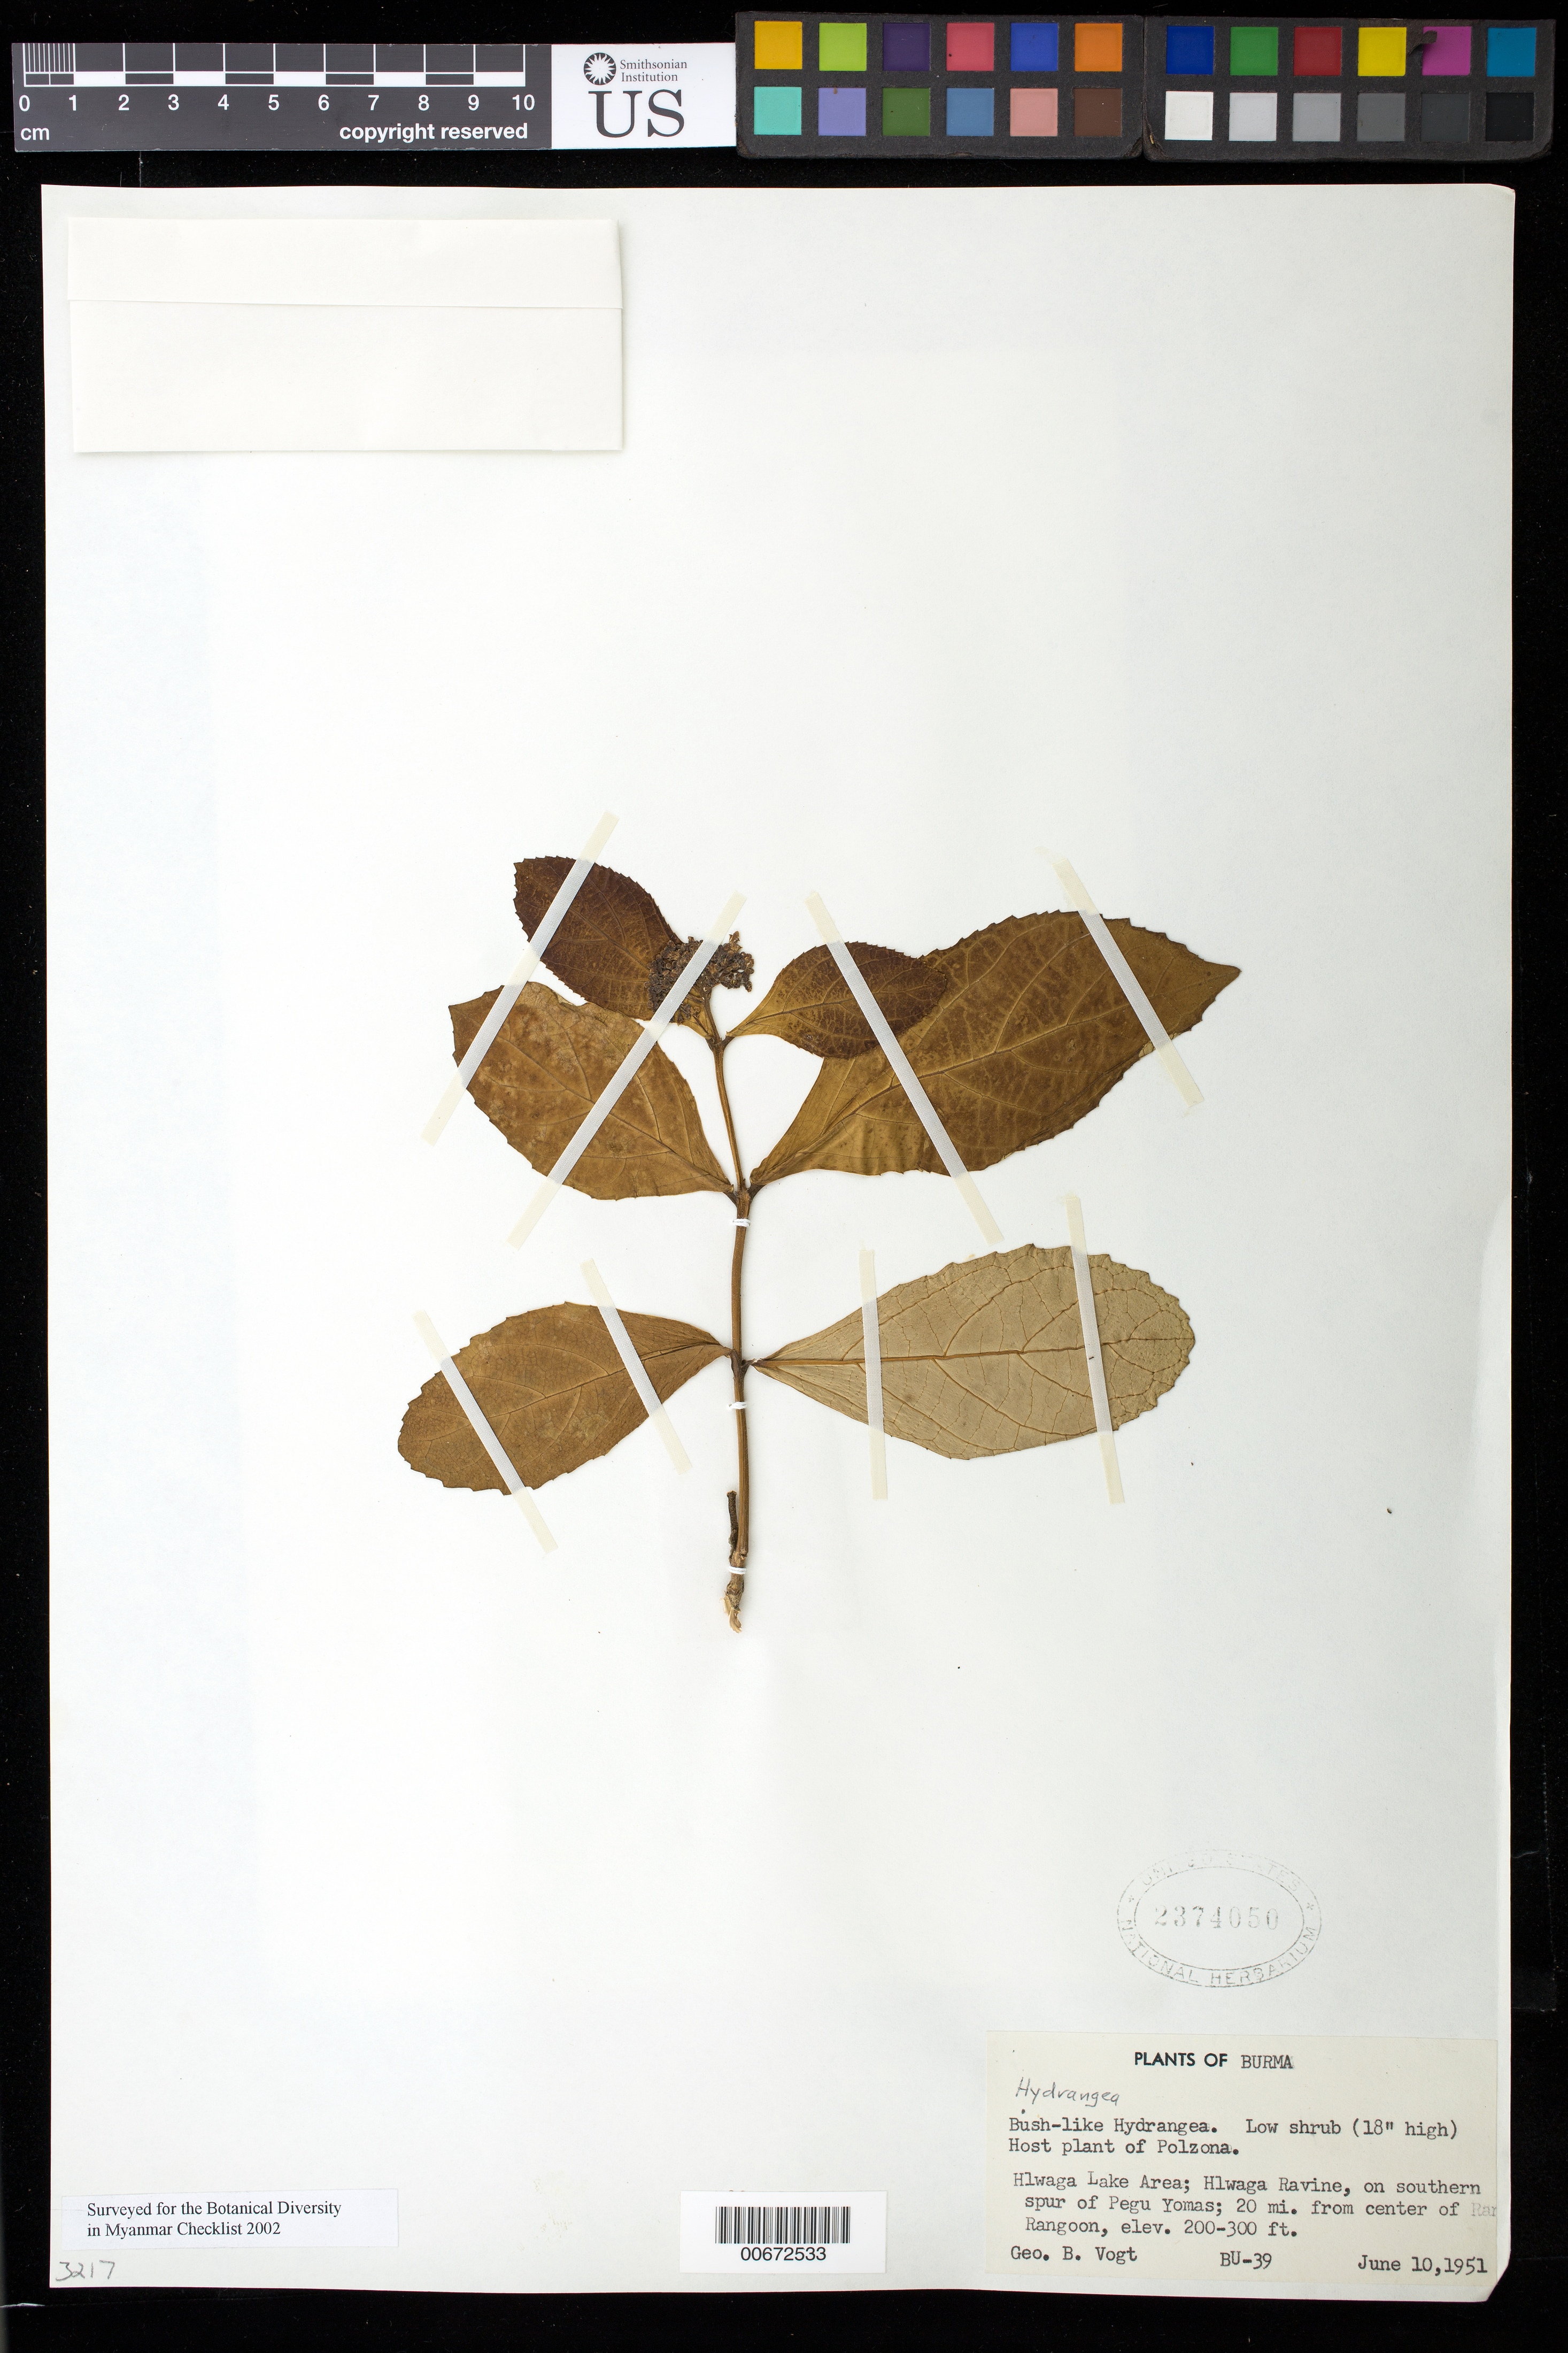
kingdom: Plantae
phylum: Tracheophyta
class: Magnoliopsida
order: Cornales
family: Hydrangeaceae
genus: Hydrangea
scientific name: Hydrangea sp.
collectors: G. Vogt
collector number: BU-39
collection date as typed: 10 Jun 1951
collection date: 1951-06-10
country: Myanmar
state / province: Yangon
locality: Hlwaga Lake area, Hlwaga ravine, S spur of Pegu Yomas.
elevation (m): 61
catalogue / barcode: US 2374050